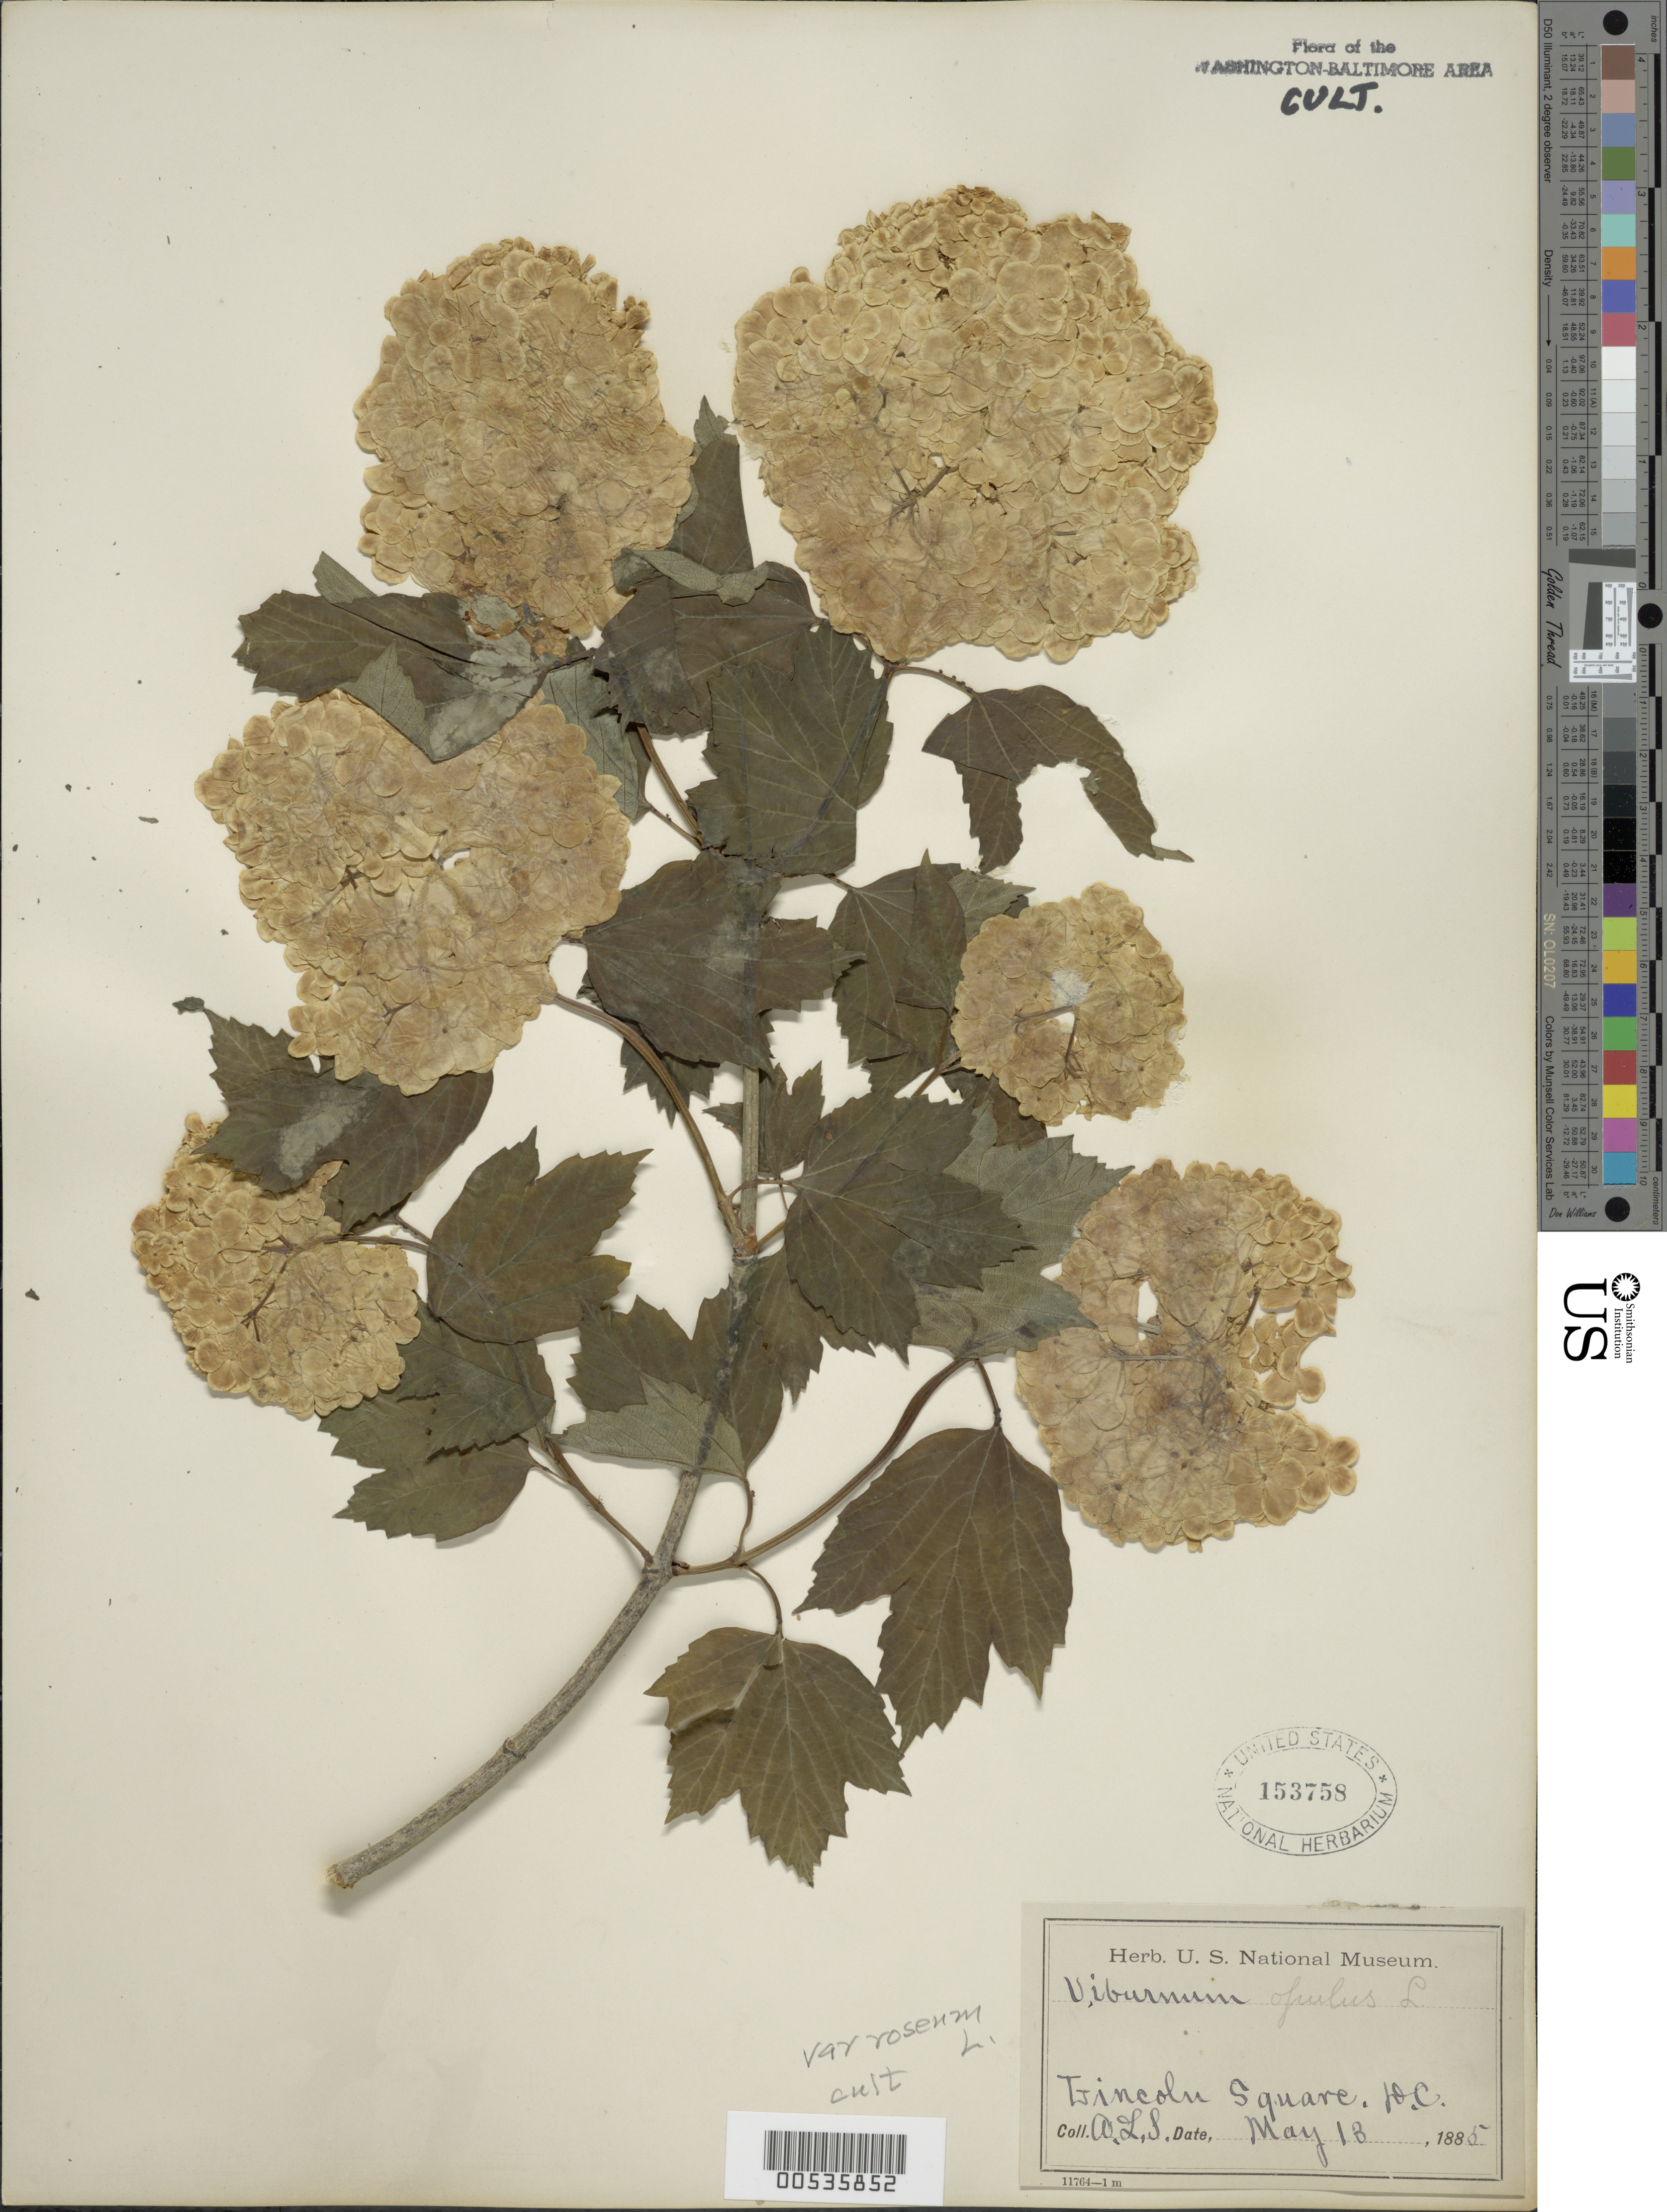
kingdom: Plantae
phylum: Tracheophyta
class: Magnoliopsida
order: Dipsacales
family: Viburnaceae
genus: Viburnum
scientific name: Viburnum opulus var. roseum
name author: L.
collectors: A. Schoff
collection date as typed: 13 May 1885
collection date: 1885-05-13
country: United States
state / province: District of Columbia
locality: Lincoln Square, District of Columbia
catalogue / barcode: US 153758